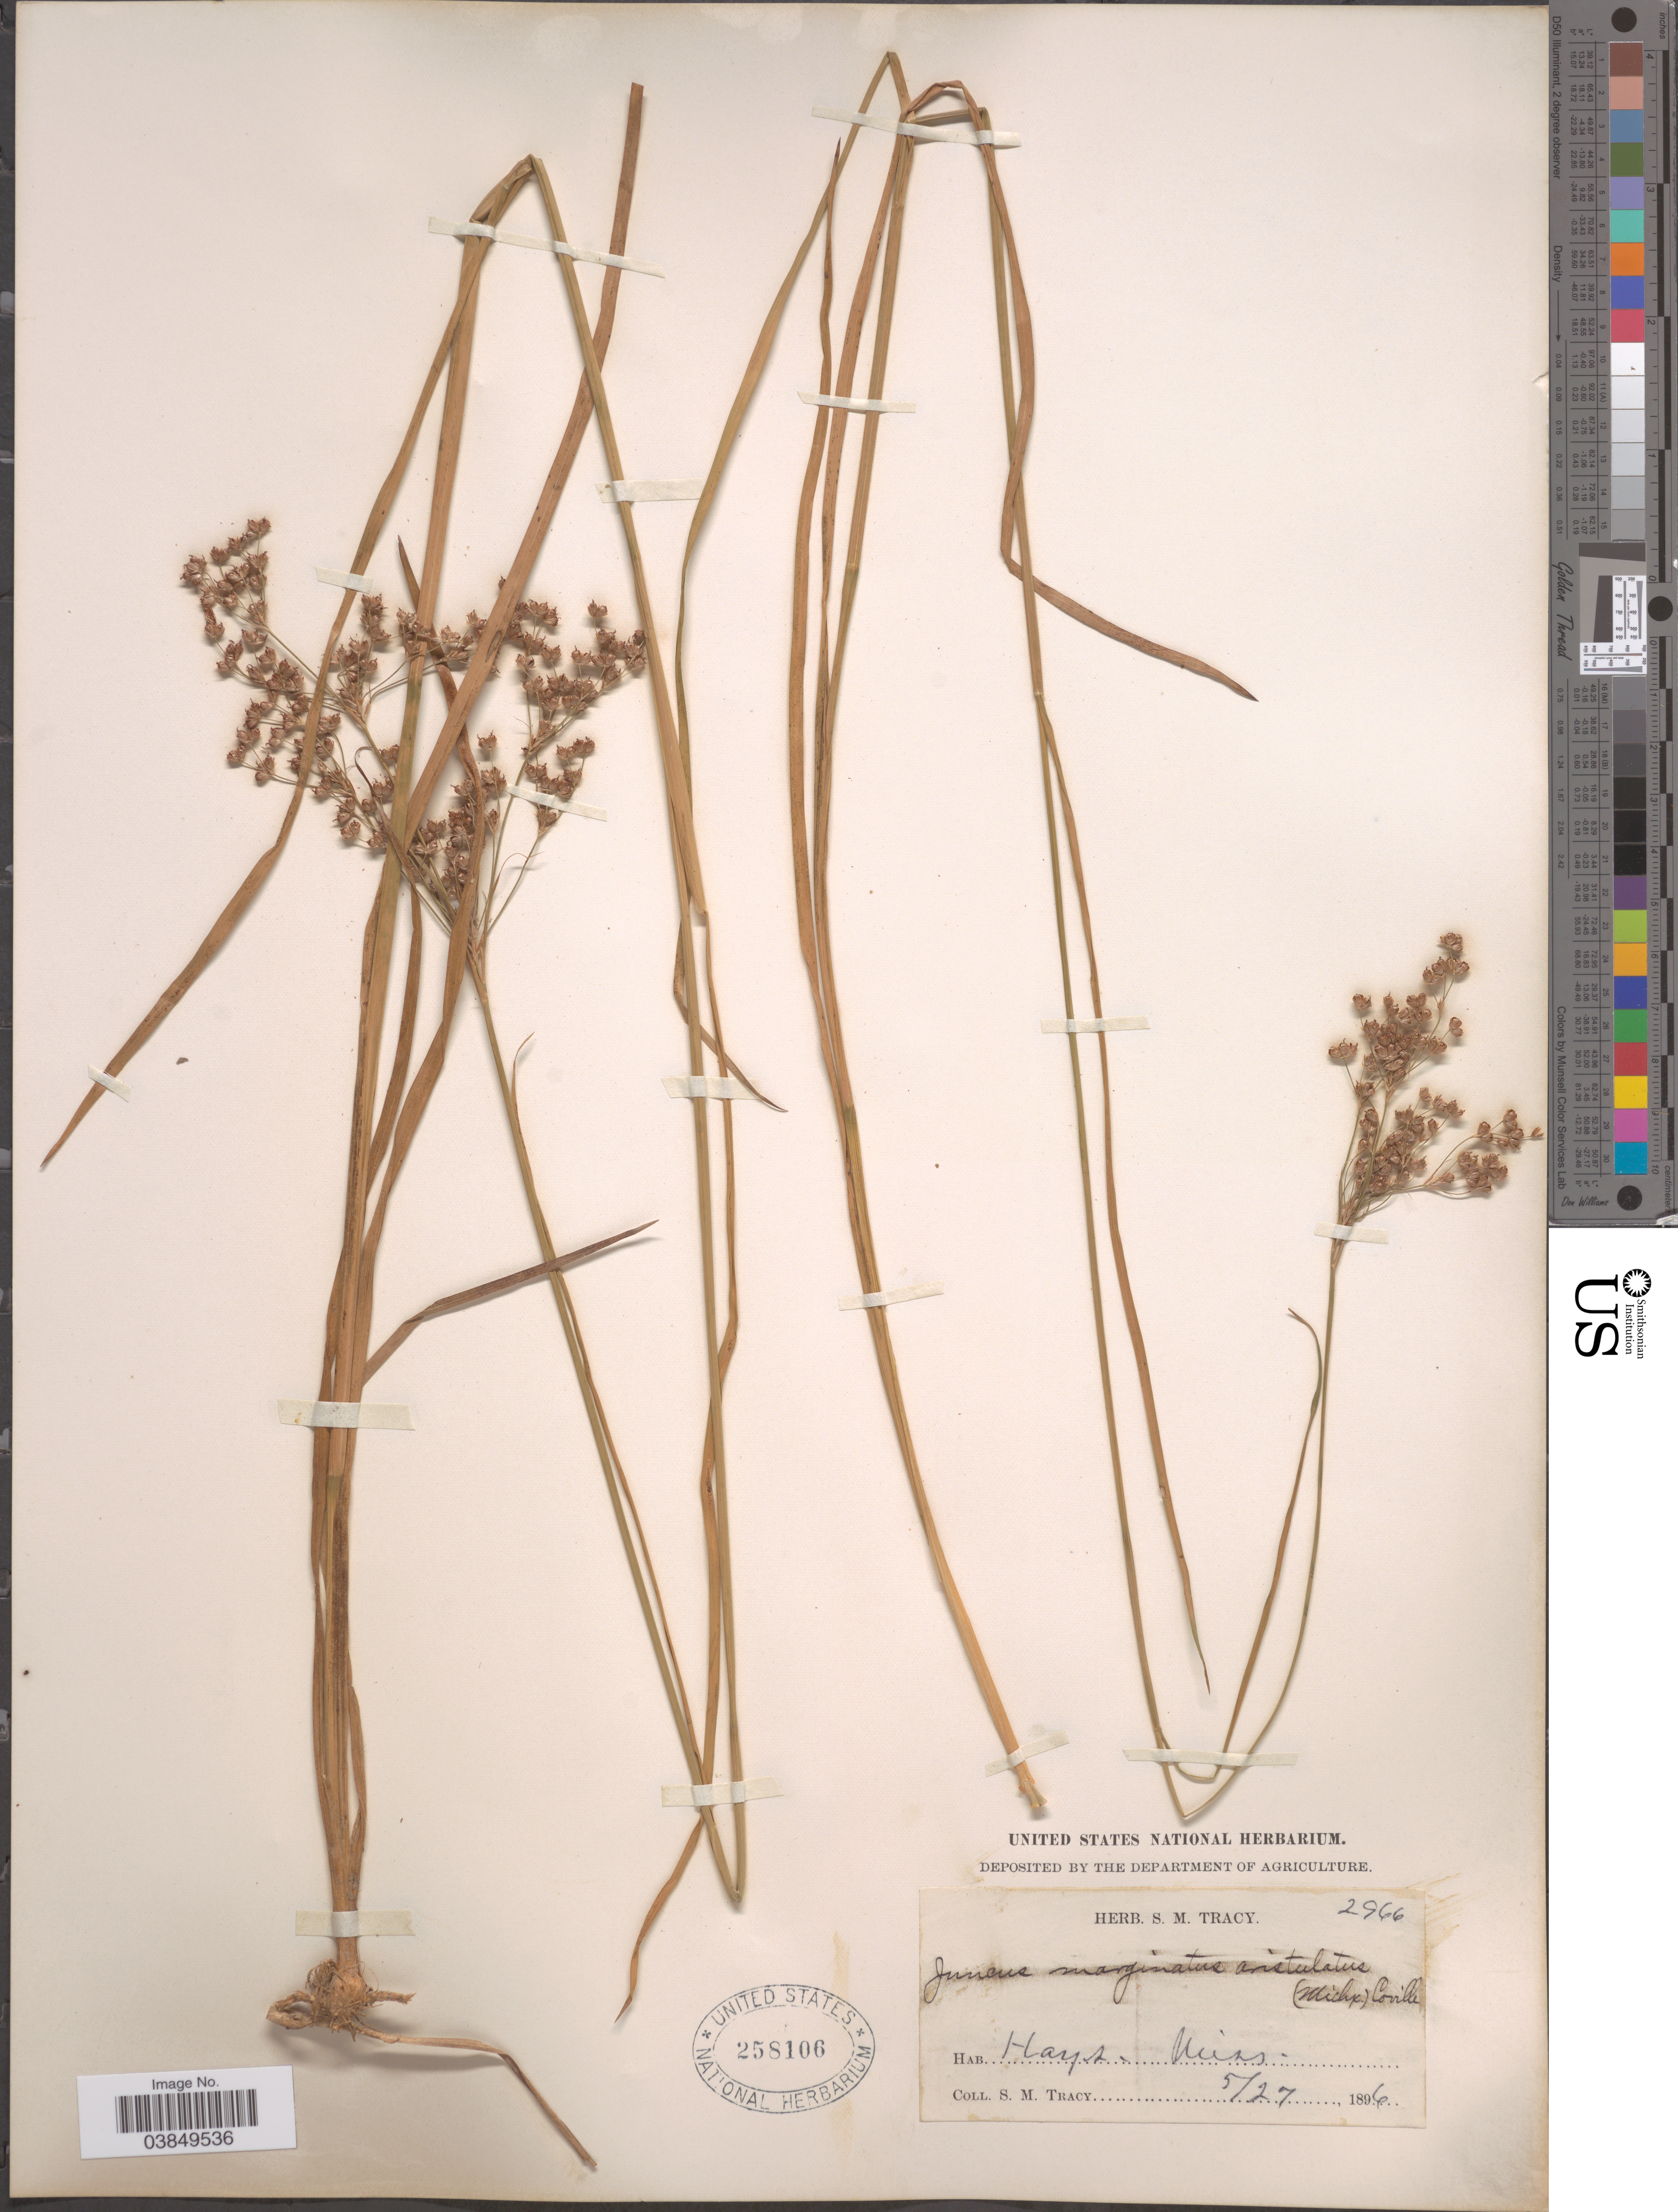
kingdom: Plantae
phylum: Tracheophyta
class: Liliopsida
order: Poales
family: Juncaceae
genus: Juncus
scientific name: Juncus aristulatus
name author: Michx.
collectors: S. M. Tracy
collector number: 2966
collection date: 1896-05-27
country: United States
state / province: Mississippi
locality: Hays.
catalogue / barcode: US 258106